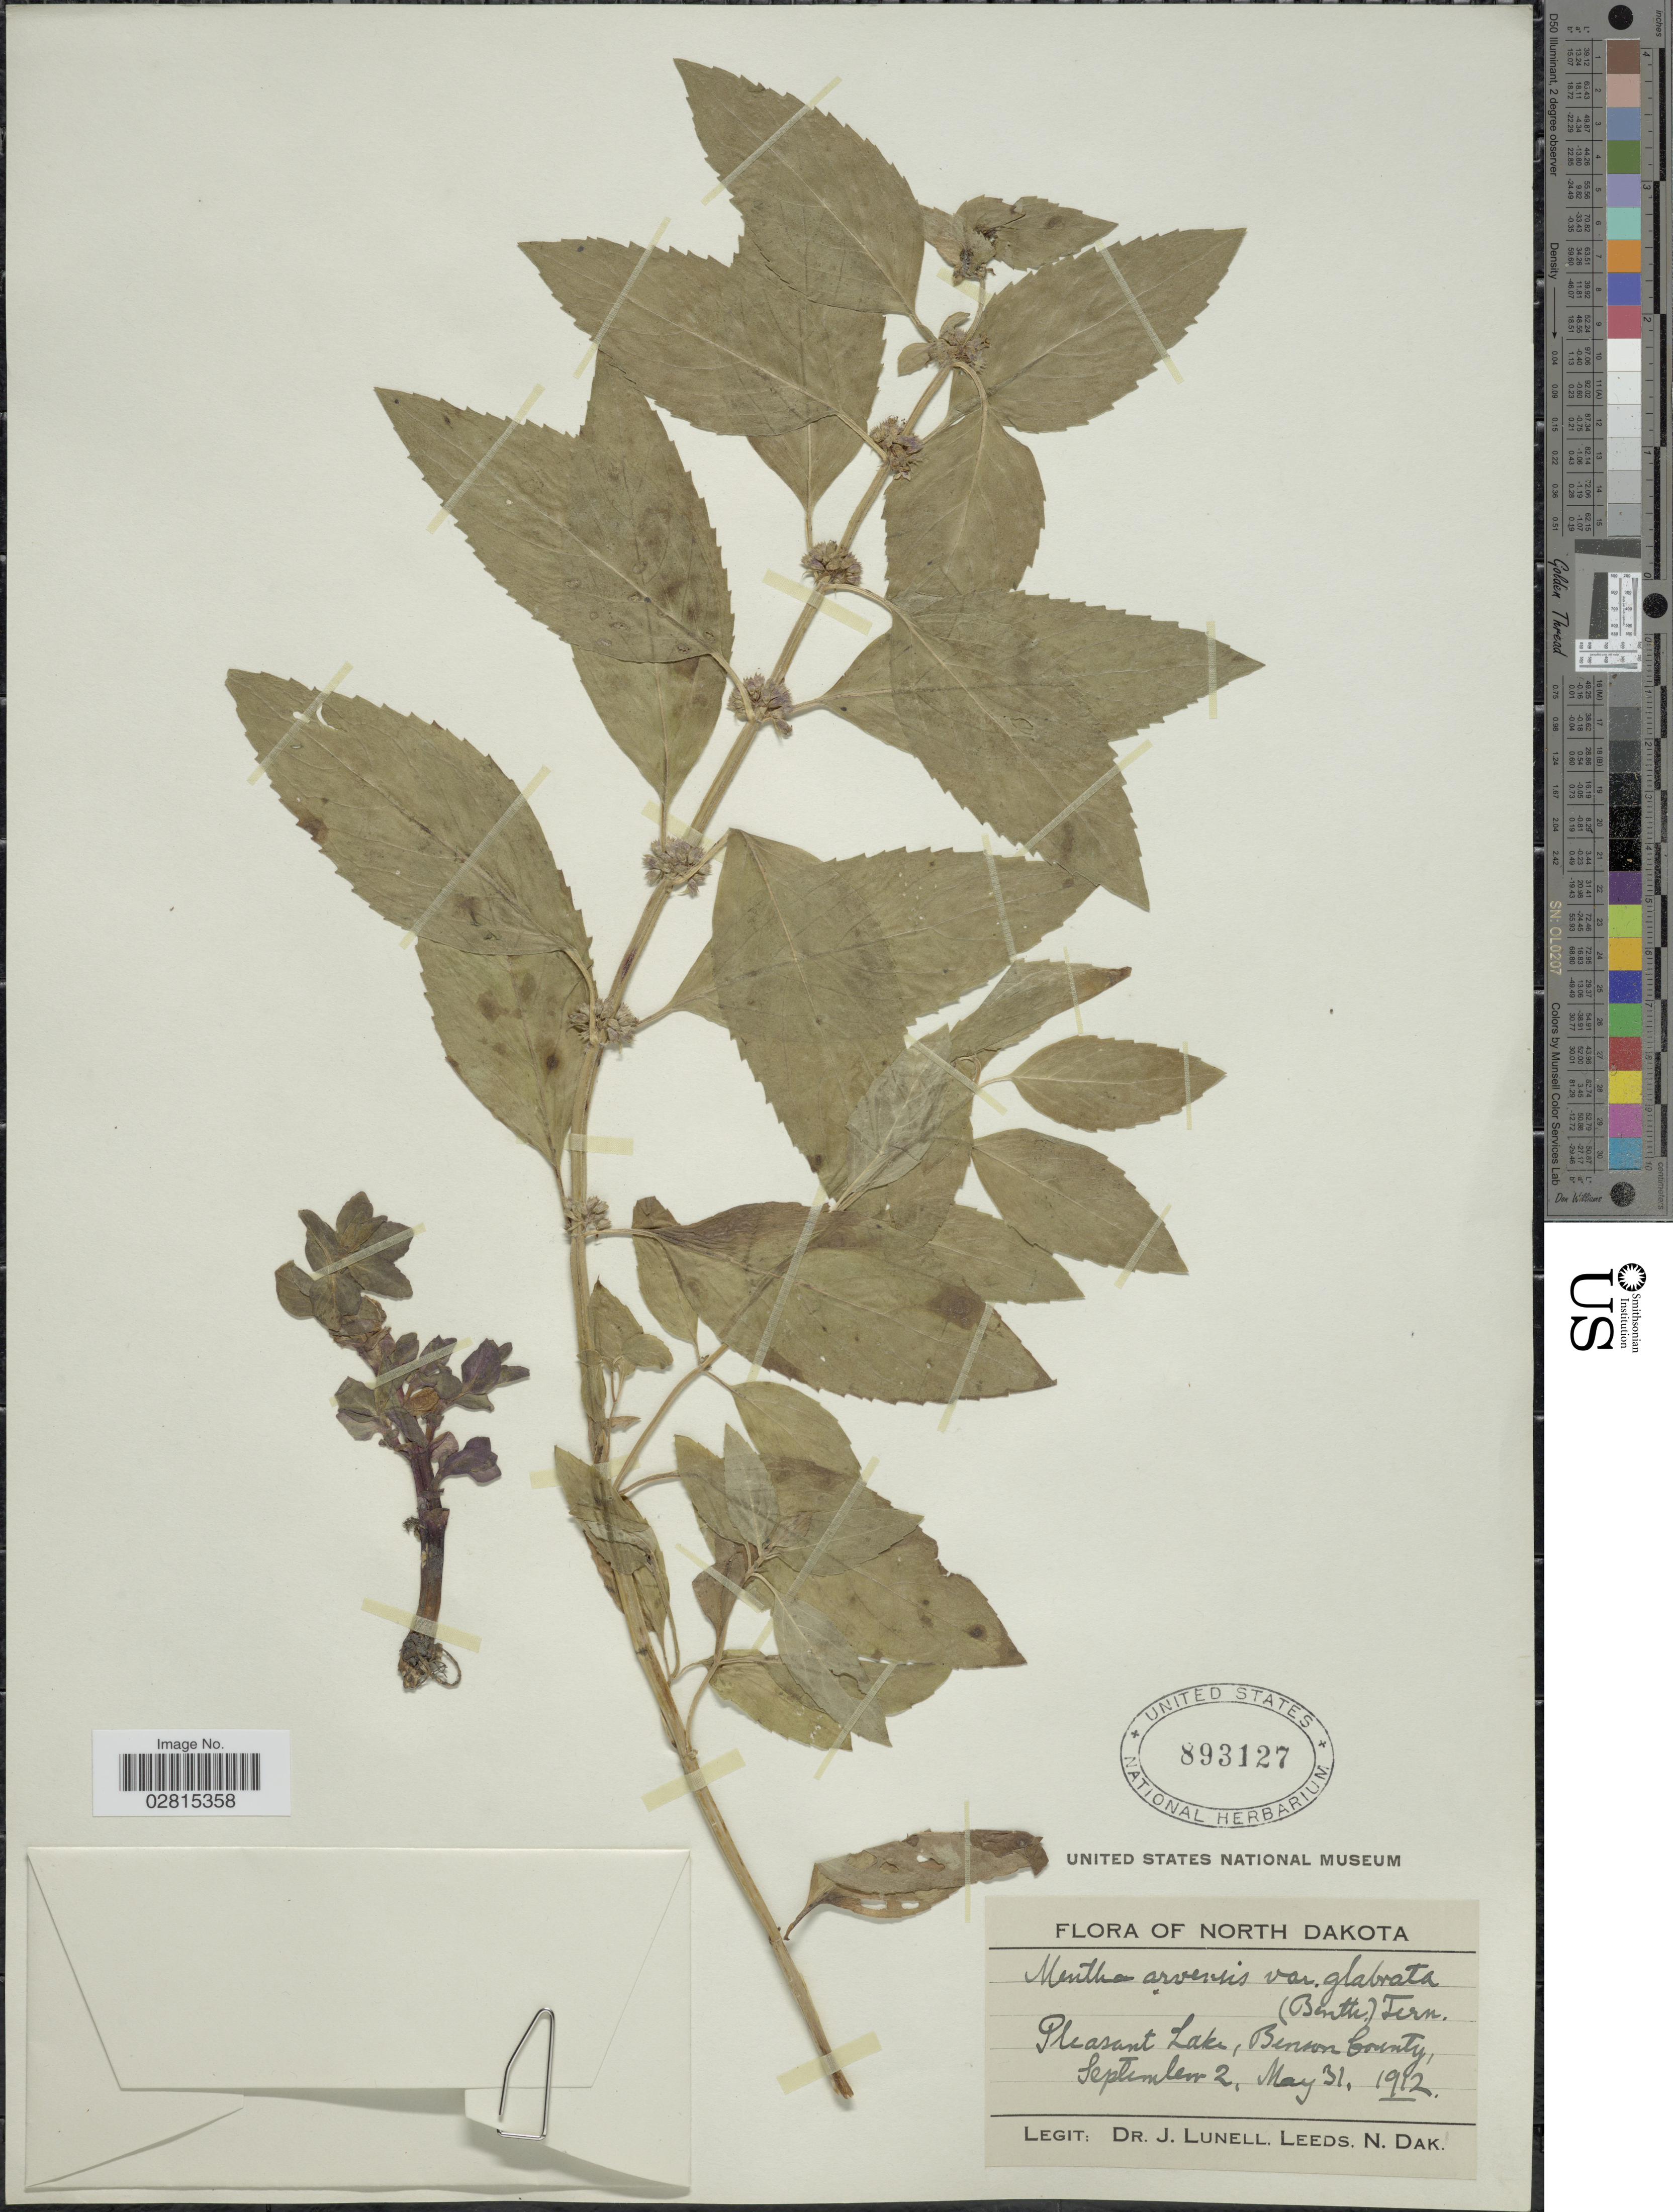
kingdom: Plantae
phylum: Tracheophyta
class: Magnoliopsida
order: Lamiales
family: Lamiaceae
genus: Mentha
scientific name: Mentha canadensis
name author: L.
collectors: J. Lunell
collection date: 1912-05-31/1912-09-02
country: United States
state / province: North Dakota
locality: Pleasant Lake, Benson County.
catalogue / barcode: US 893127